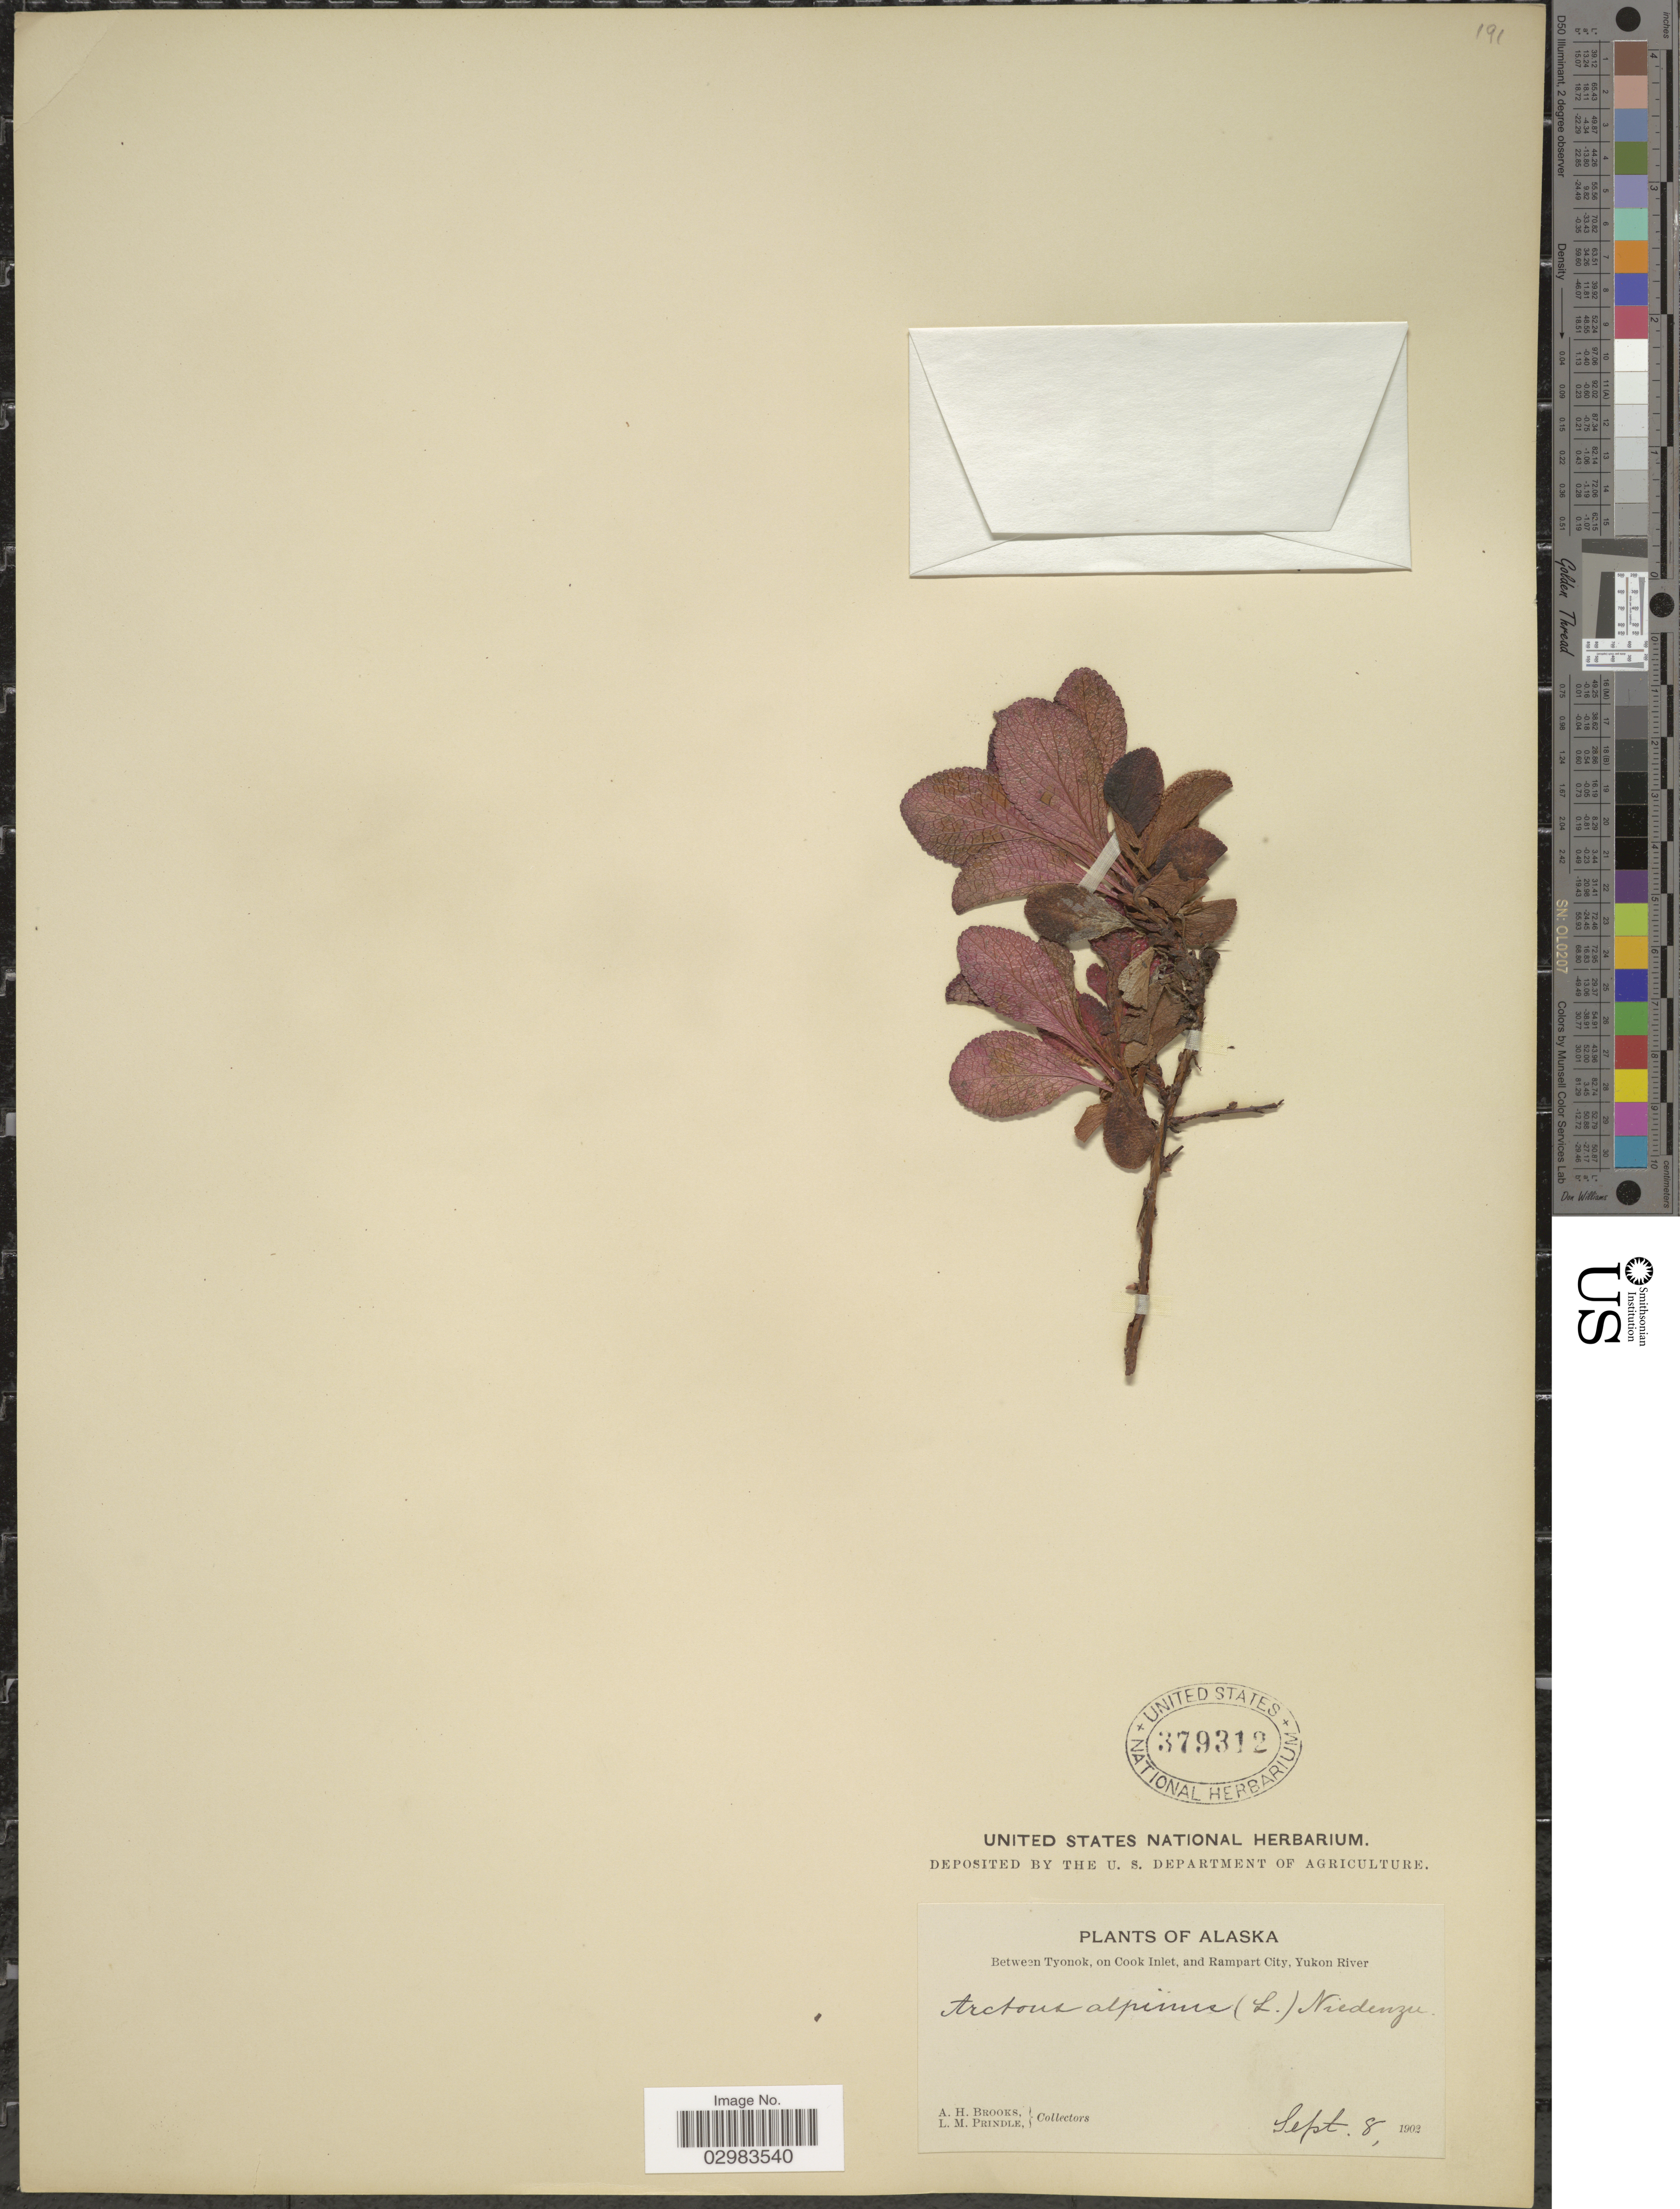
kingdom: Plantae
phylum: Tracheophyta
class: Magnoliopsida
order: Ericales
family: Ericaceae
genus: Arctostaphylos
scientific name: Arctostaphylos alpina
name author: (L.) Spreng.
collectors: A. Brooks & L. Prindle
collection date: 1902-09-08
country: United States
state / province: Alaska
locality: Between Tyonok, on Cook Inlet, and Rampart City, Yukon River.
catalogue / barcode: US 379312